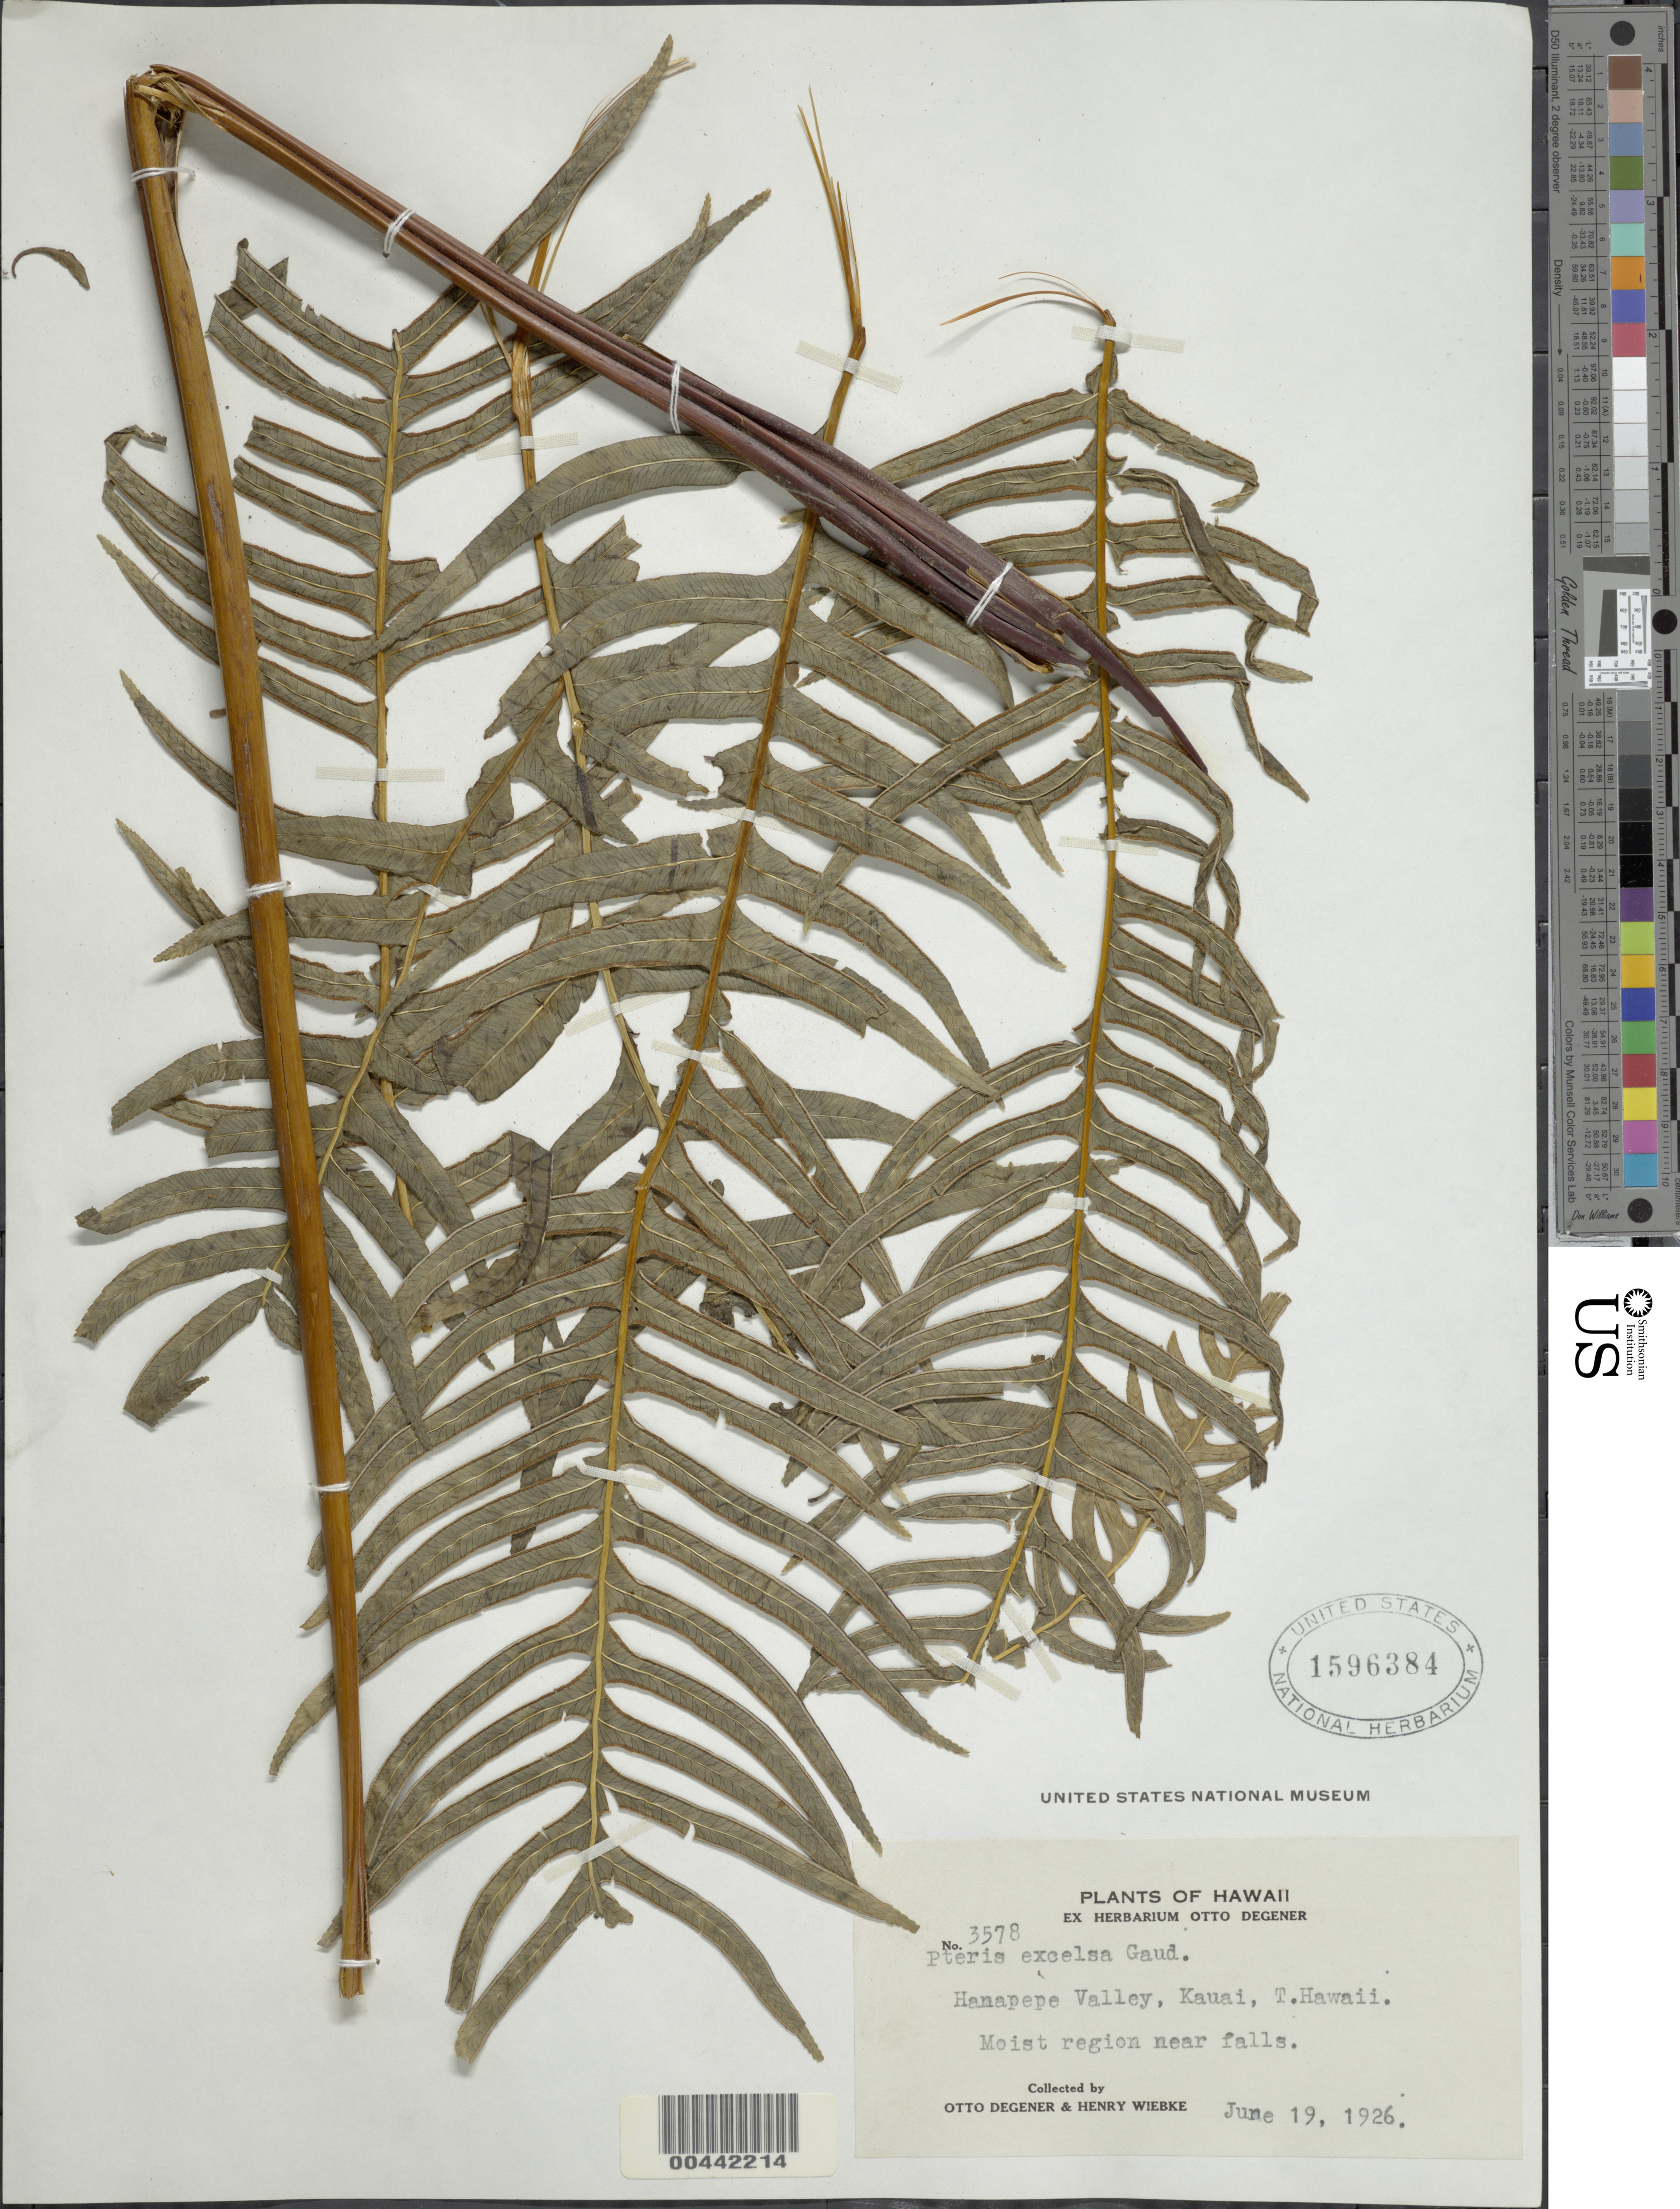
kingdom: Plantae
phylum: Tracheophyta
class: Polypodiopsida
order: Polypodiales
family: Pteridaceae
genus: Pteris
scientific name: Pteris terminalis var. terminalis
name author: Wall.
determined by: Wagner, W. L., (BOT), Smithsonian Institution - National Museum of Natural History (UNITED STATES)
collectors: O. Degener & H. Wiebke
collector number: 3578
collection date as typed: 19 Jun 1926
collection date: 1926-06-19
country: United States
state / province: Hawaii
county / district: Kauai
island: Kaua'i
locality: Hanapepe Valley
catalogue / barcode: US 1596384